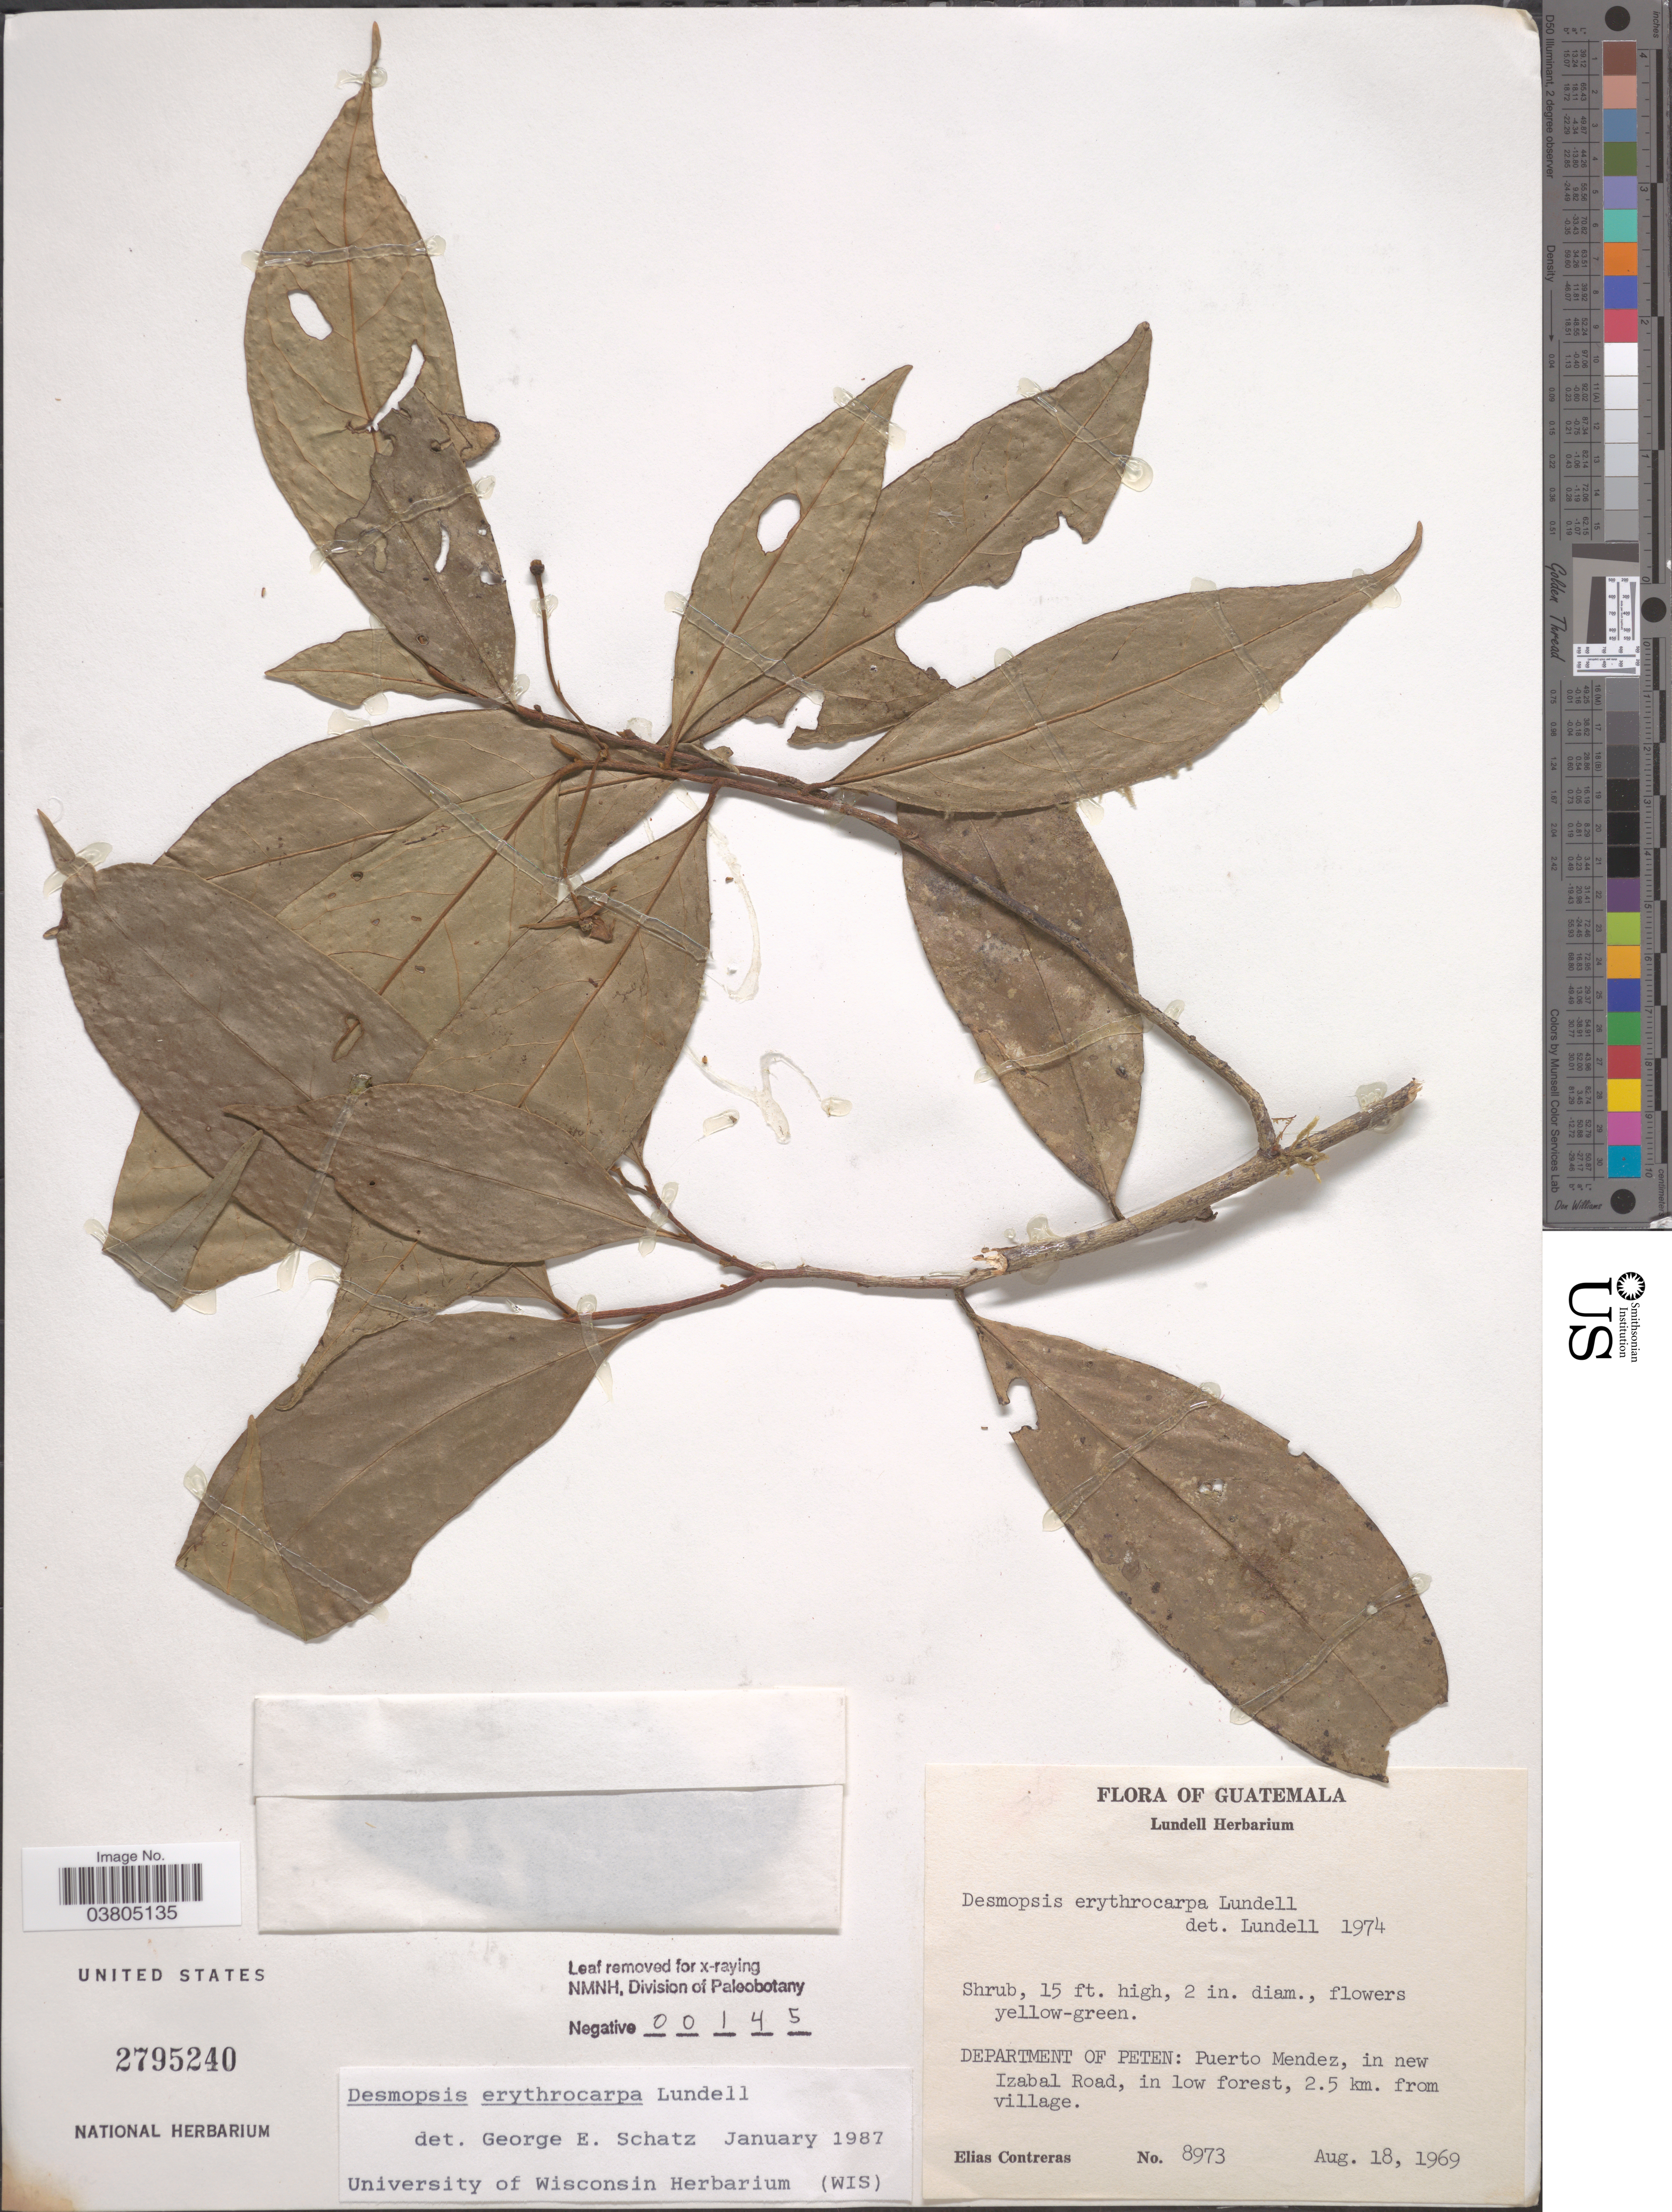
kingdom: Plantae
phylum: Tracheophyta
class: Magnoliopsida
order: Magnoliales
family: Annonaceae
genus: Desmopsis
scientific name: Desmopsis erythrocarpa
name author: Lundell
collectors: E. Contreras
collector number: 8973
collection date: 1969-08-18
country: Guatemala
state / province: El Peten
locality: Department of Peten: Puerto Mendez, in new Izabal Road, in low forest, 2.5 km. from village.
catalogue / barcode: US 2795240